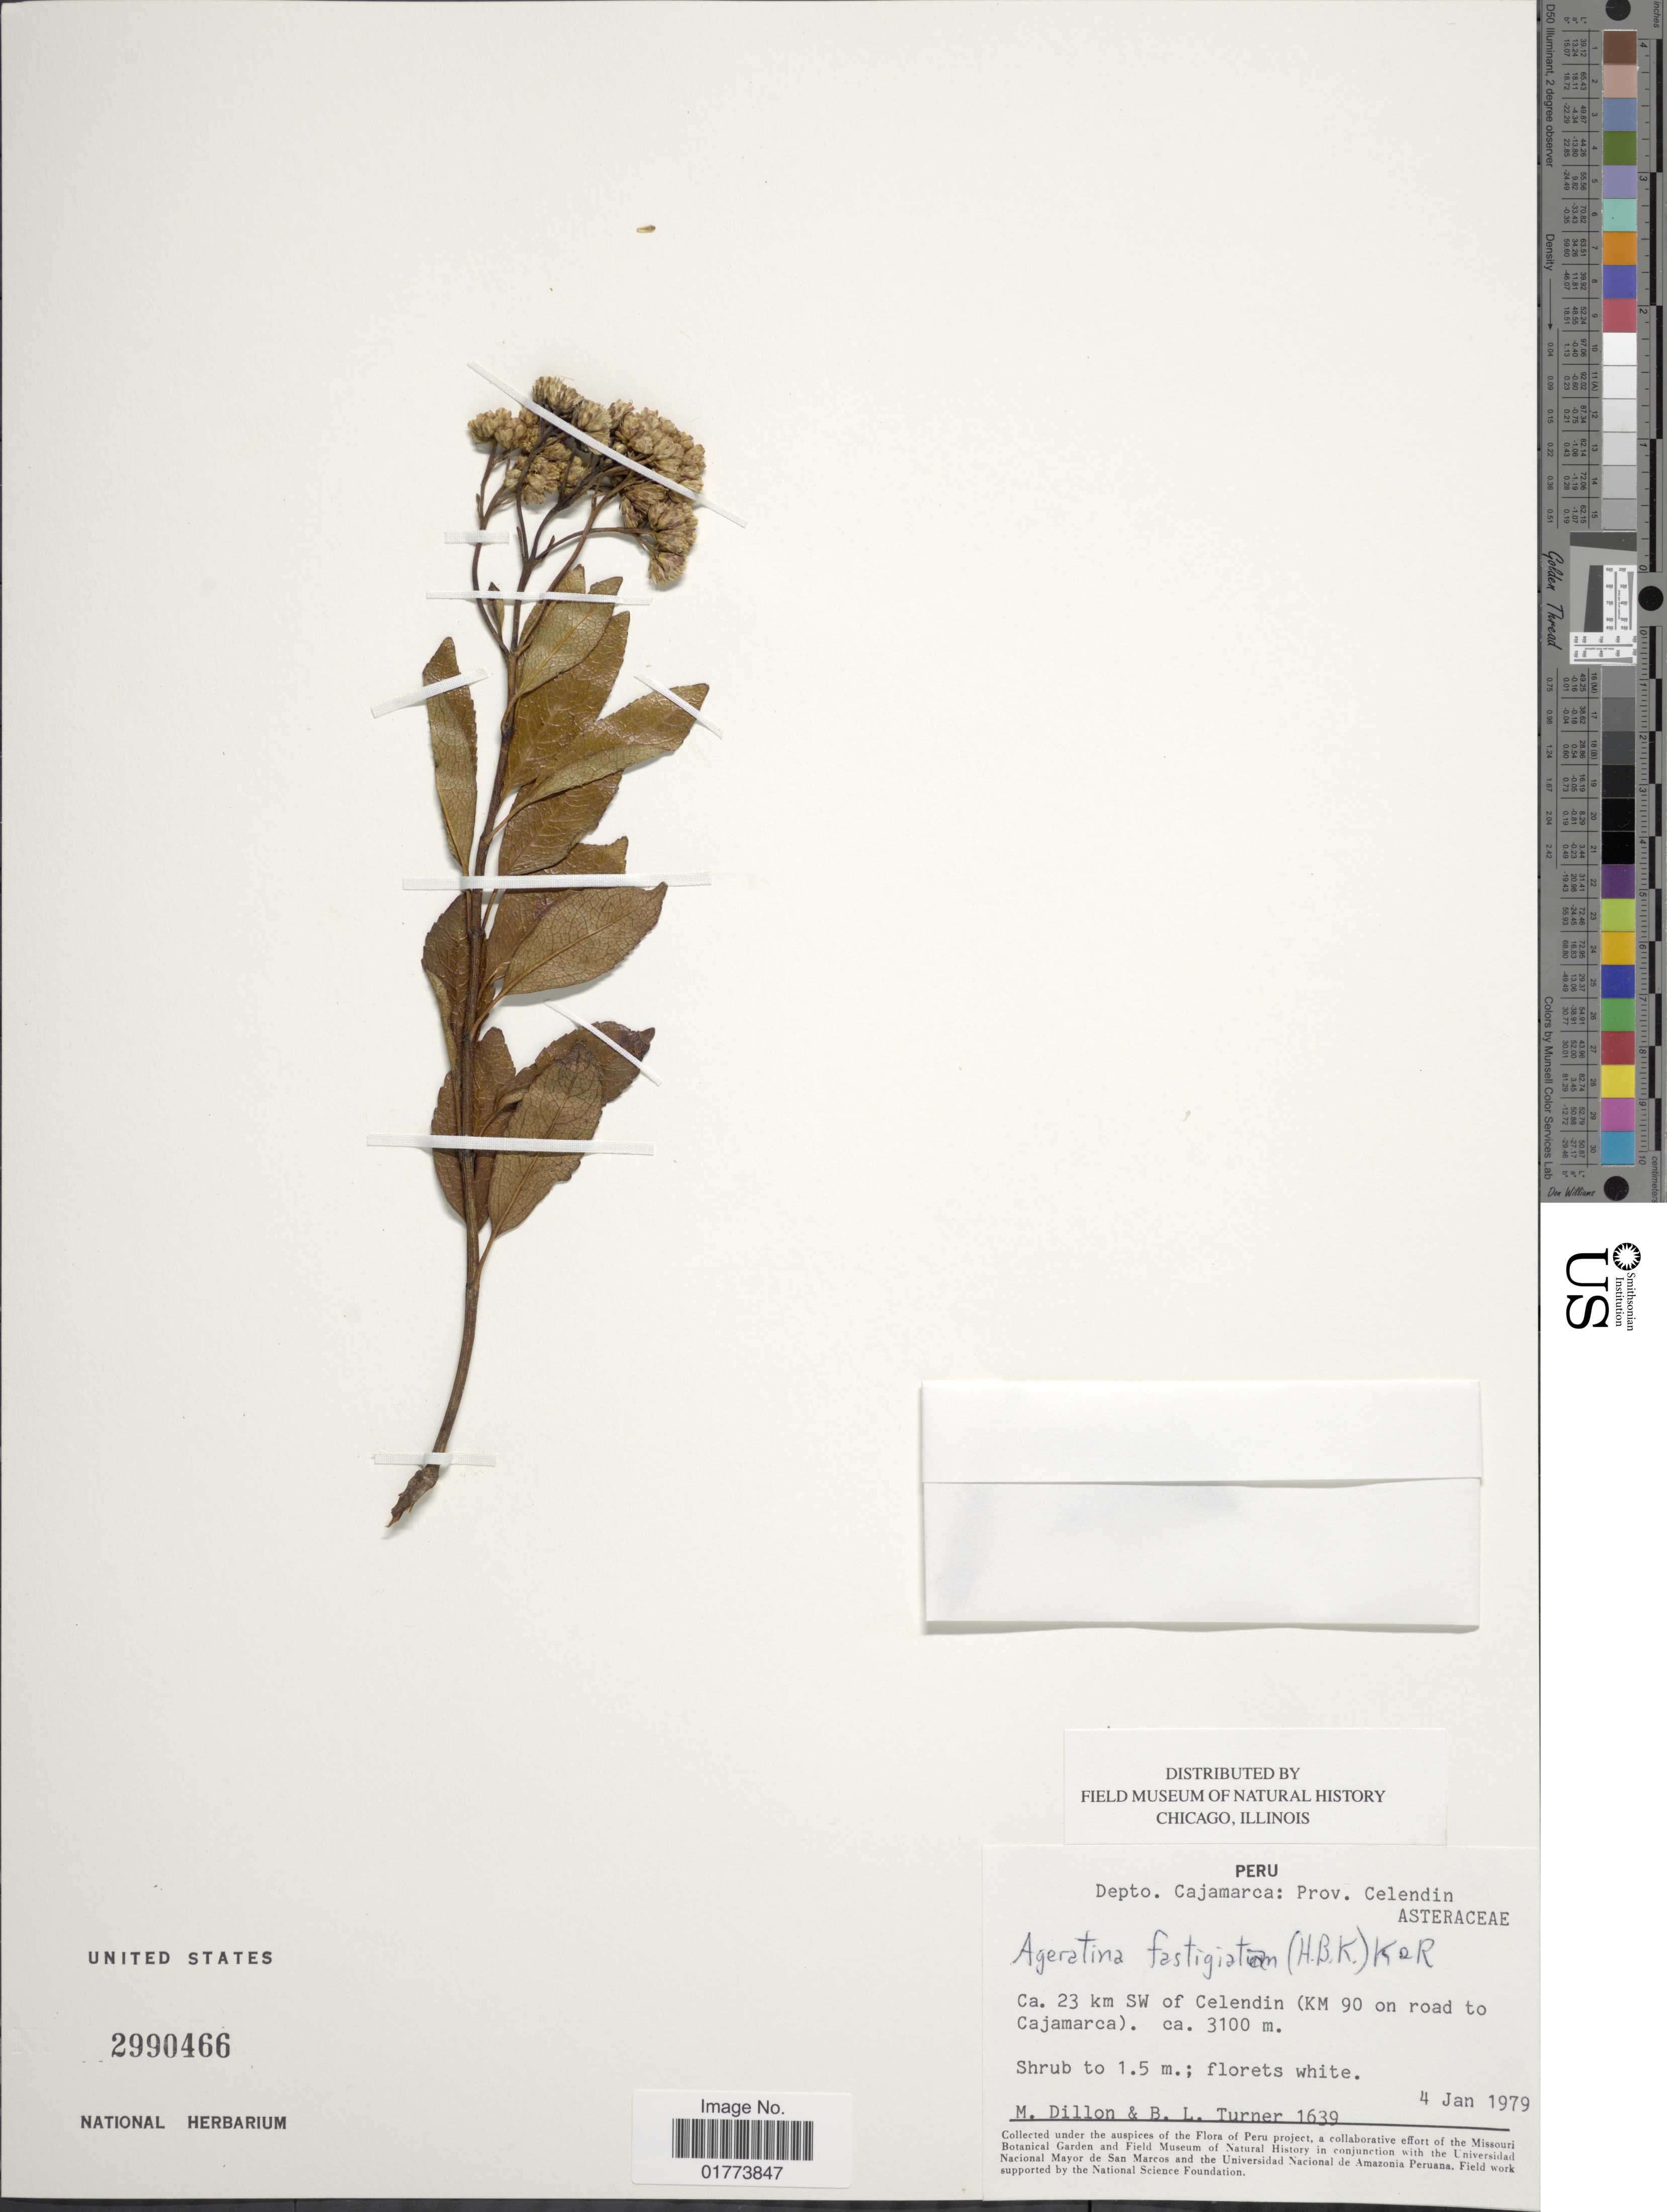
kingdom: Plantae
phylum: Tracheophyta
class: Magnoliopsida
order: Asterales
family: Asteraceae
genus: Ageratina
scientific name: Ageratina fastigiata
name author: (Kunth) R.M. King & H. Rob.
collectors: M. O. Dillon & L. Turner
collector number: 1639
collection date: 1979-01-04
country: Peru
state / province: Cajamarca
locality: Prov. Celendin, Ca. 23 km SW of Celendin (Km 90 on road to Cajamarca)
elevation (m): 3100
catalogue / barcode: US 2990466